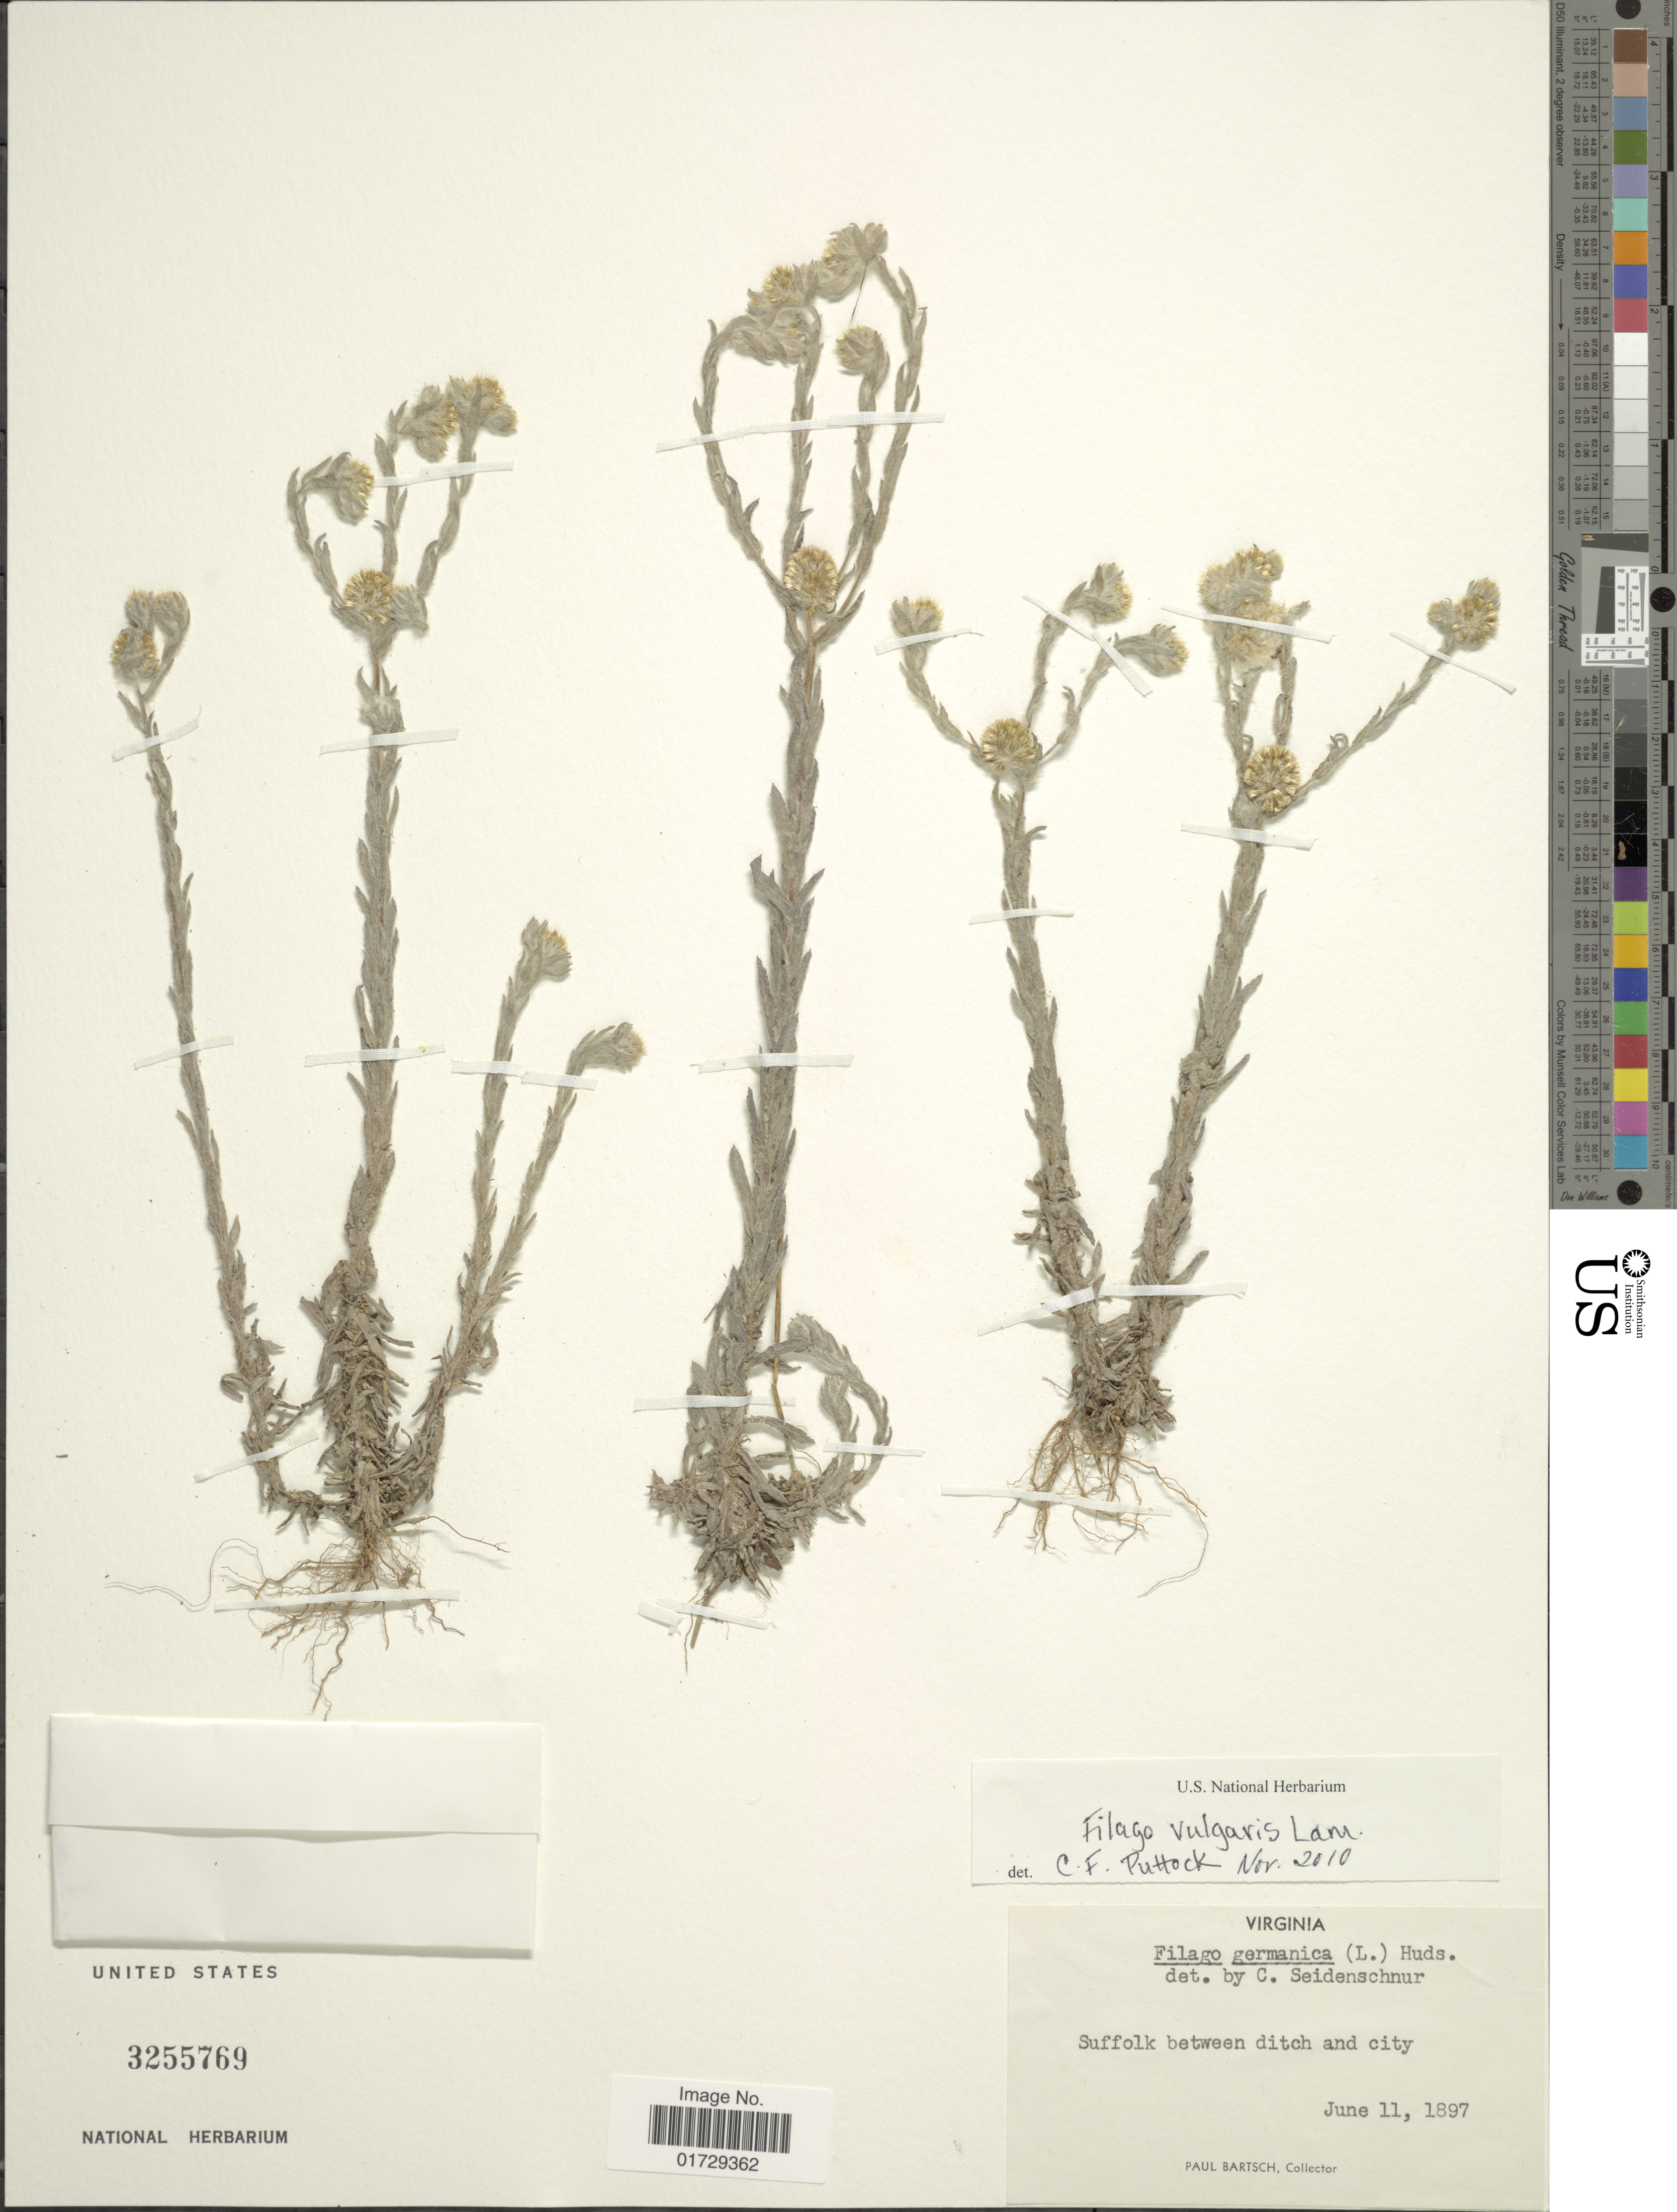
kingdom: Plantae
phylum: Tracheophyta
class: Magnoliopsida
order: Asterales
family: Asteraceae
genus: Filago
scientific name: Filago vulgaris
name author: Lam.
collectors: P. Bartsch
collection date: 1897-06-11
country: United States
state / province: Virginia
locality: Suffolk between ditch and cty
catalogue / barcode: US 3255769